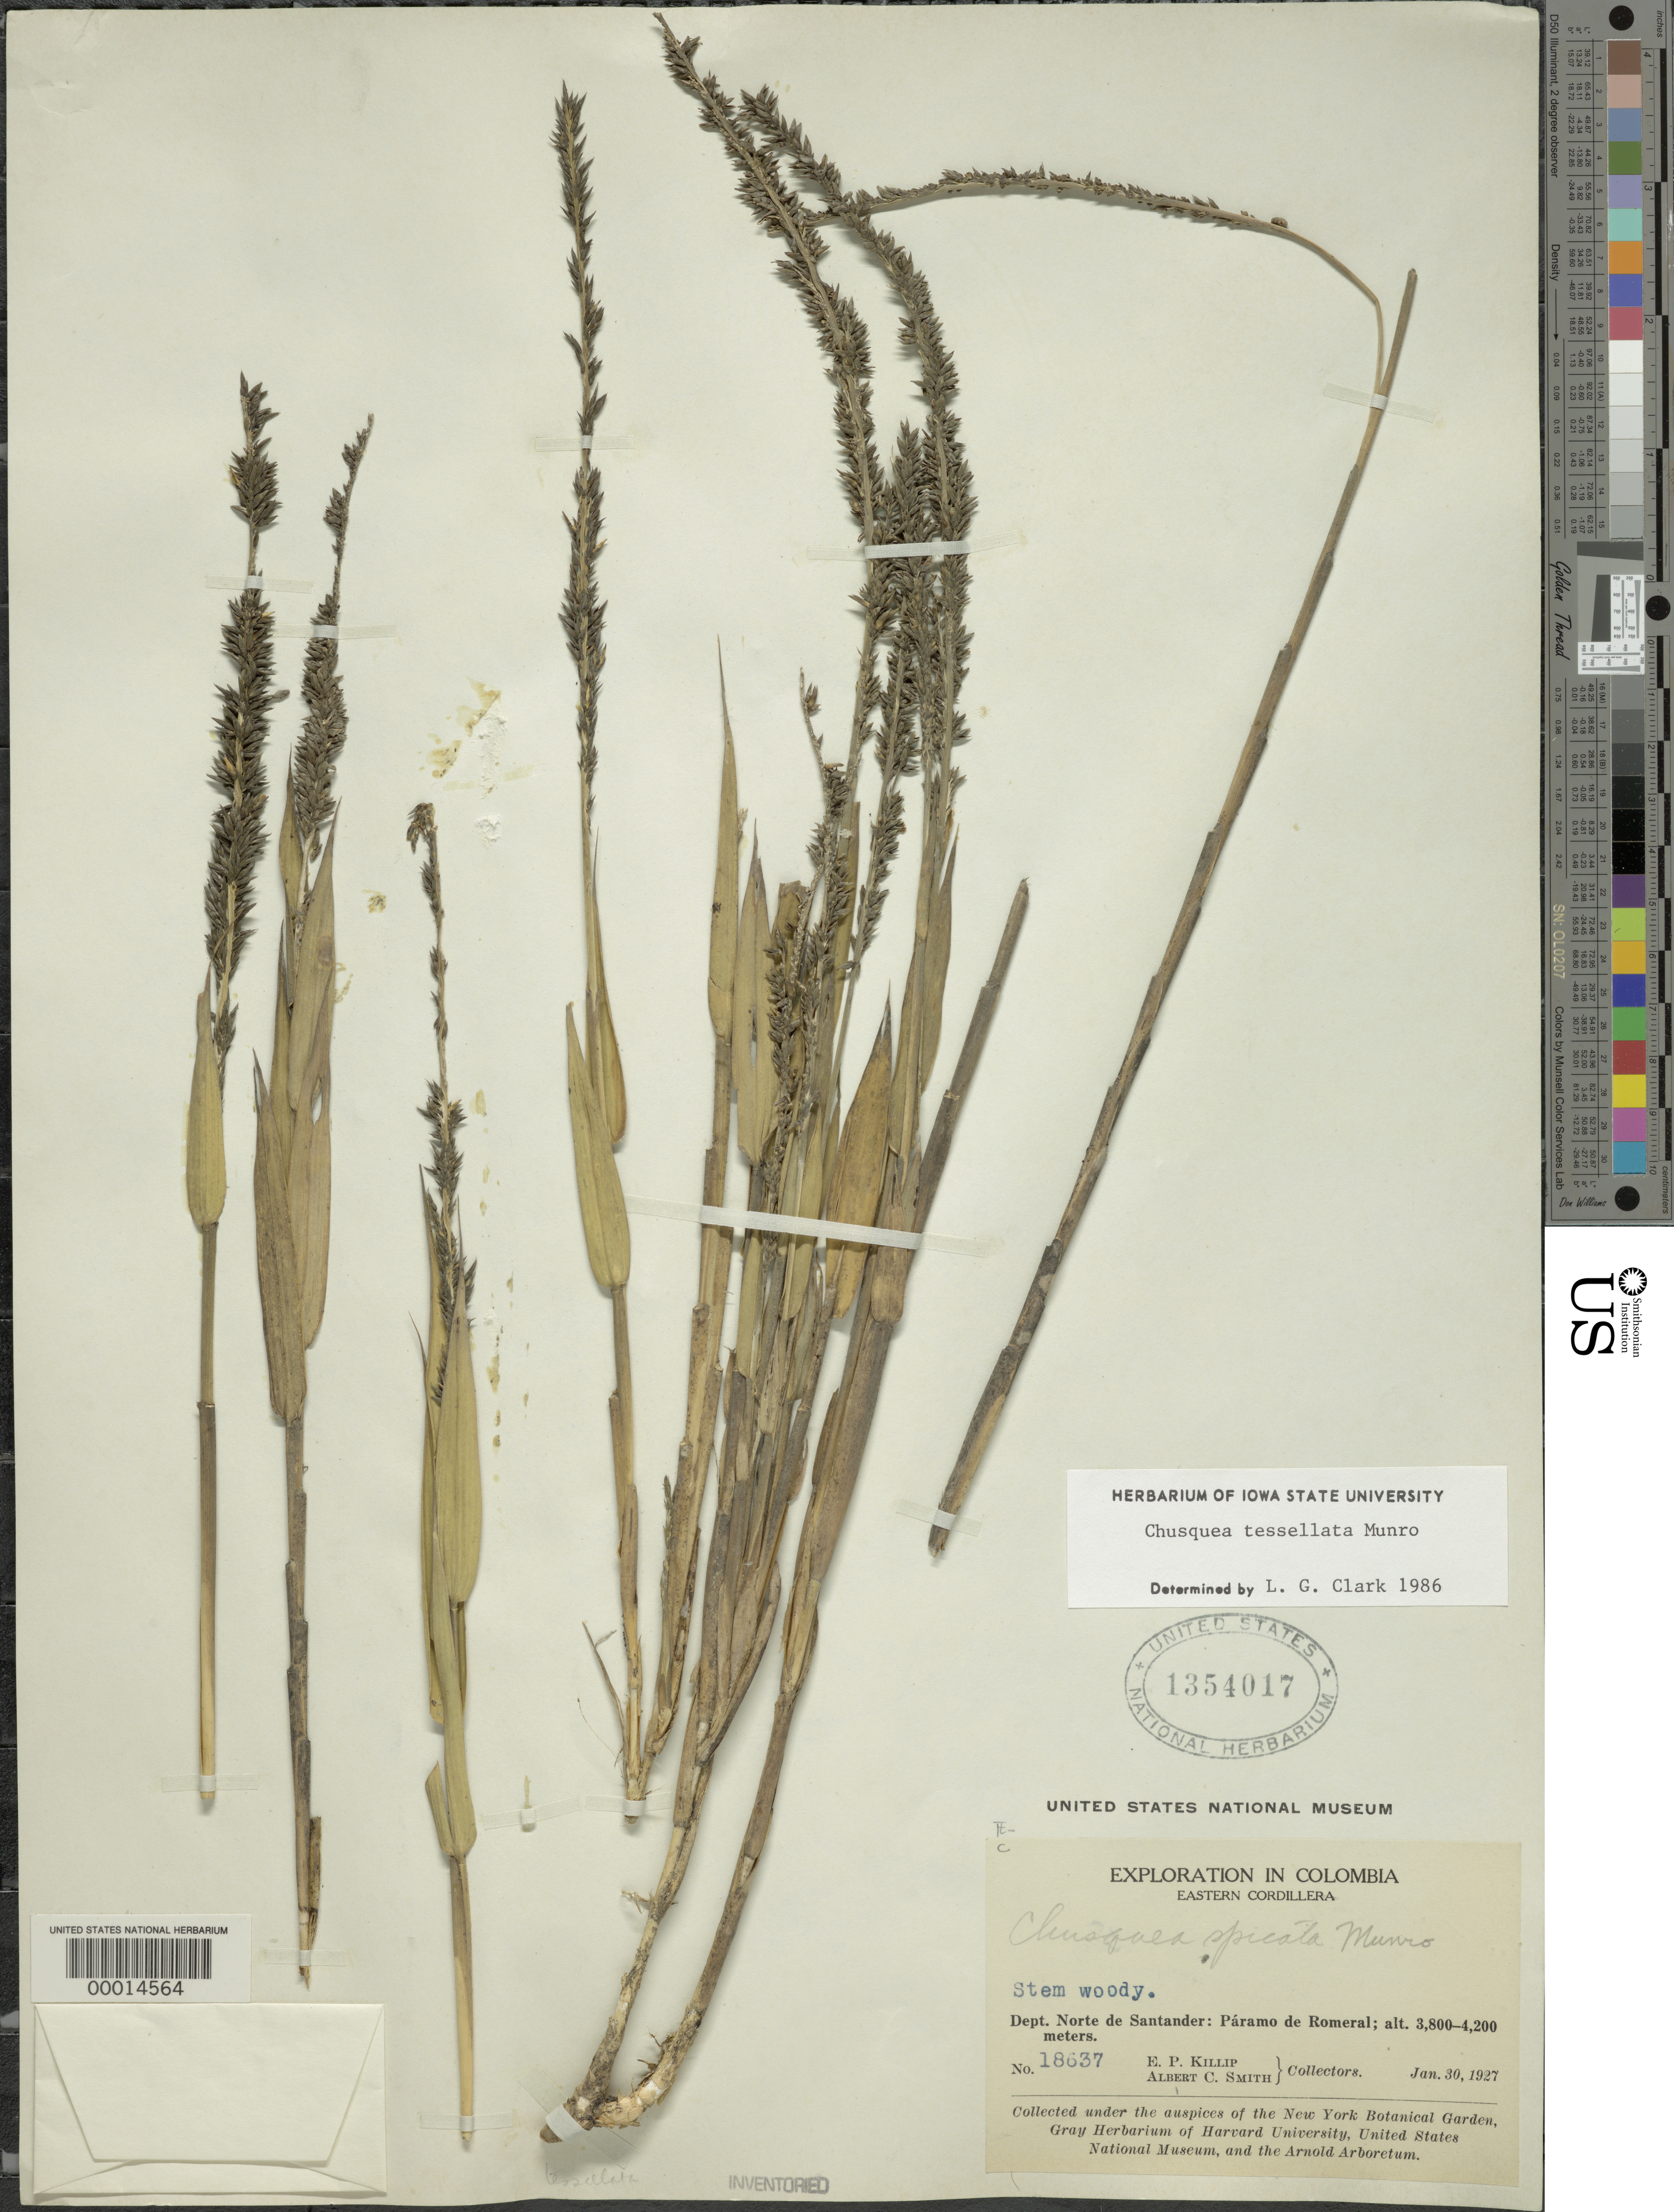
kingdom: Plantae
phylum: Tracheophyta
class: Liliopsida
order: Poales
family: Poaceae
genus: Chusquea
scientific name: Chusquea tessellata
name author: Munro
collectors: E. P. Killip & A. C. Smith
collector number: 18637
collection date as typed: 30 Jan 1927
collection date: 1927-01-30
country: Colombia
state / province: Norte de Santander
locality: Paramo de Romeral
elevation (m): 3800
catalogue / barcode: US 1354017